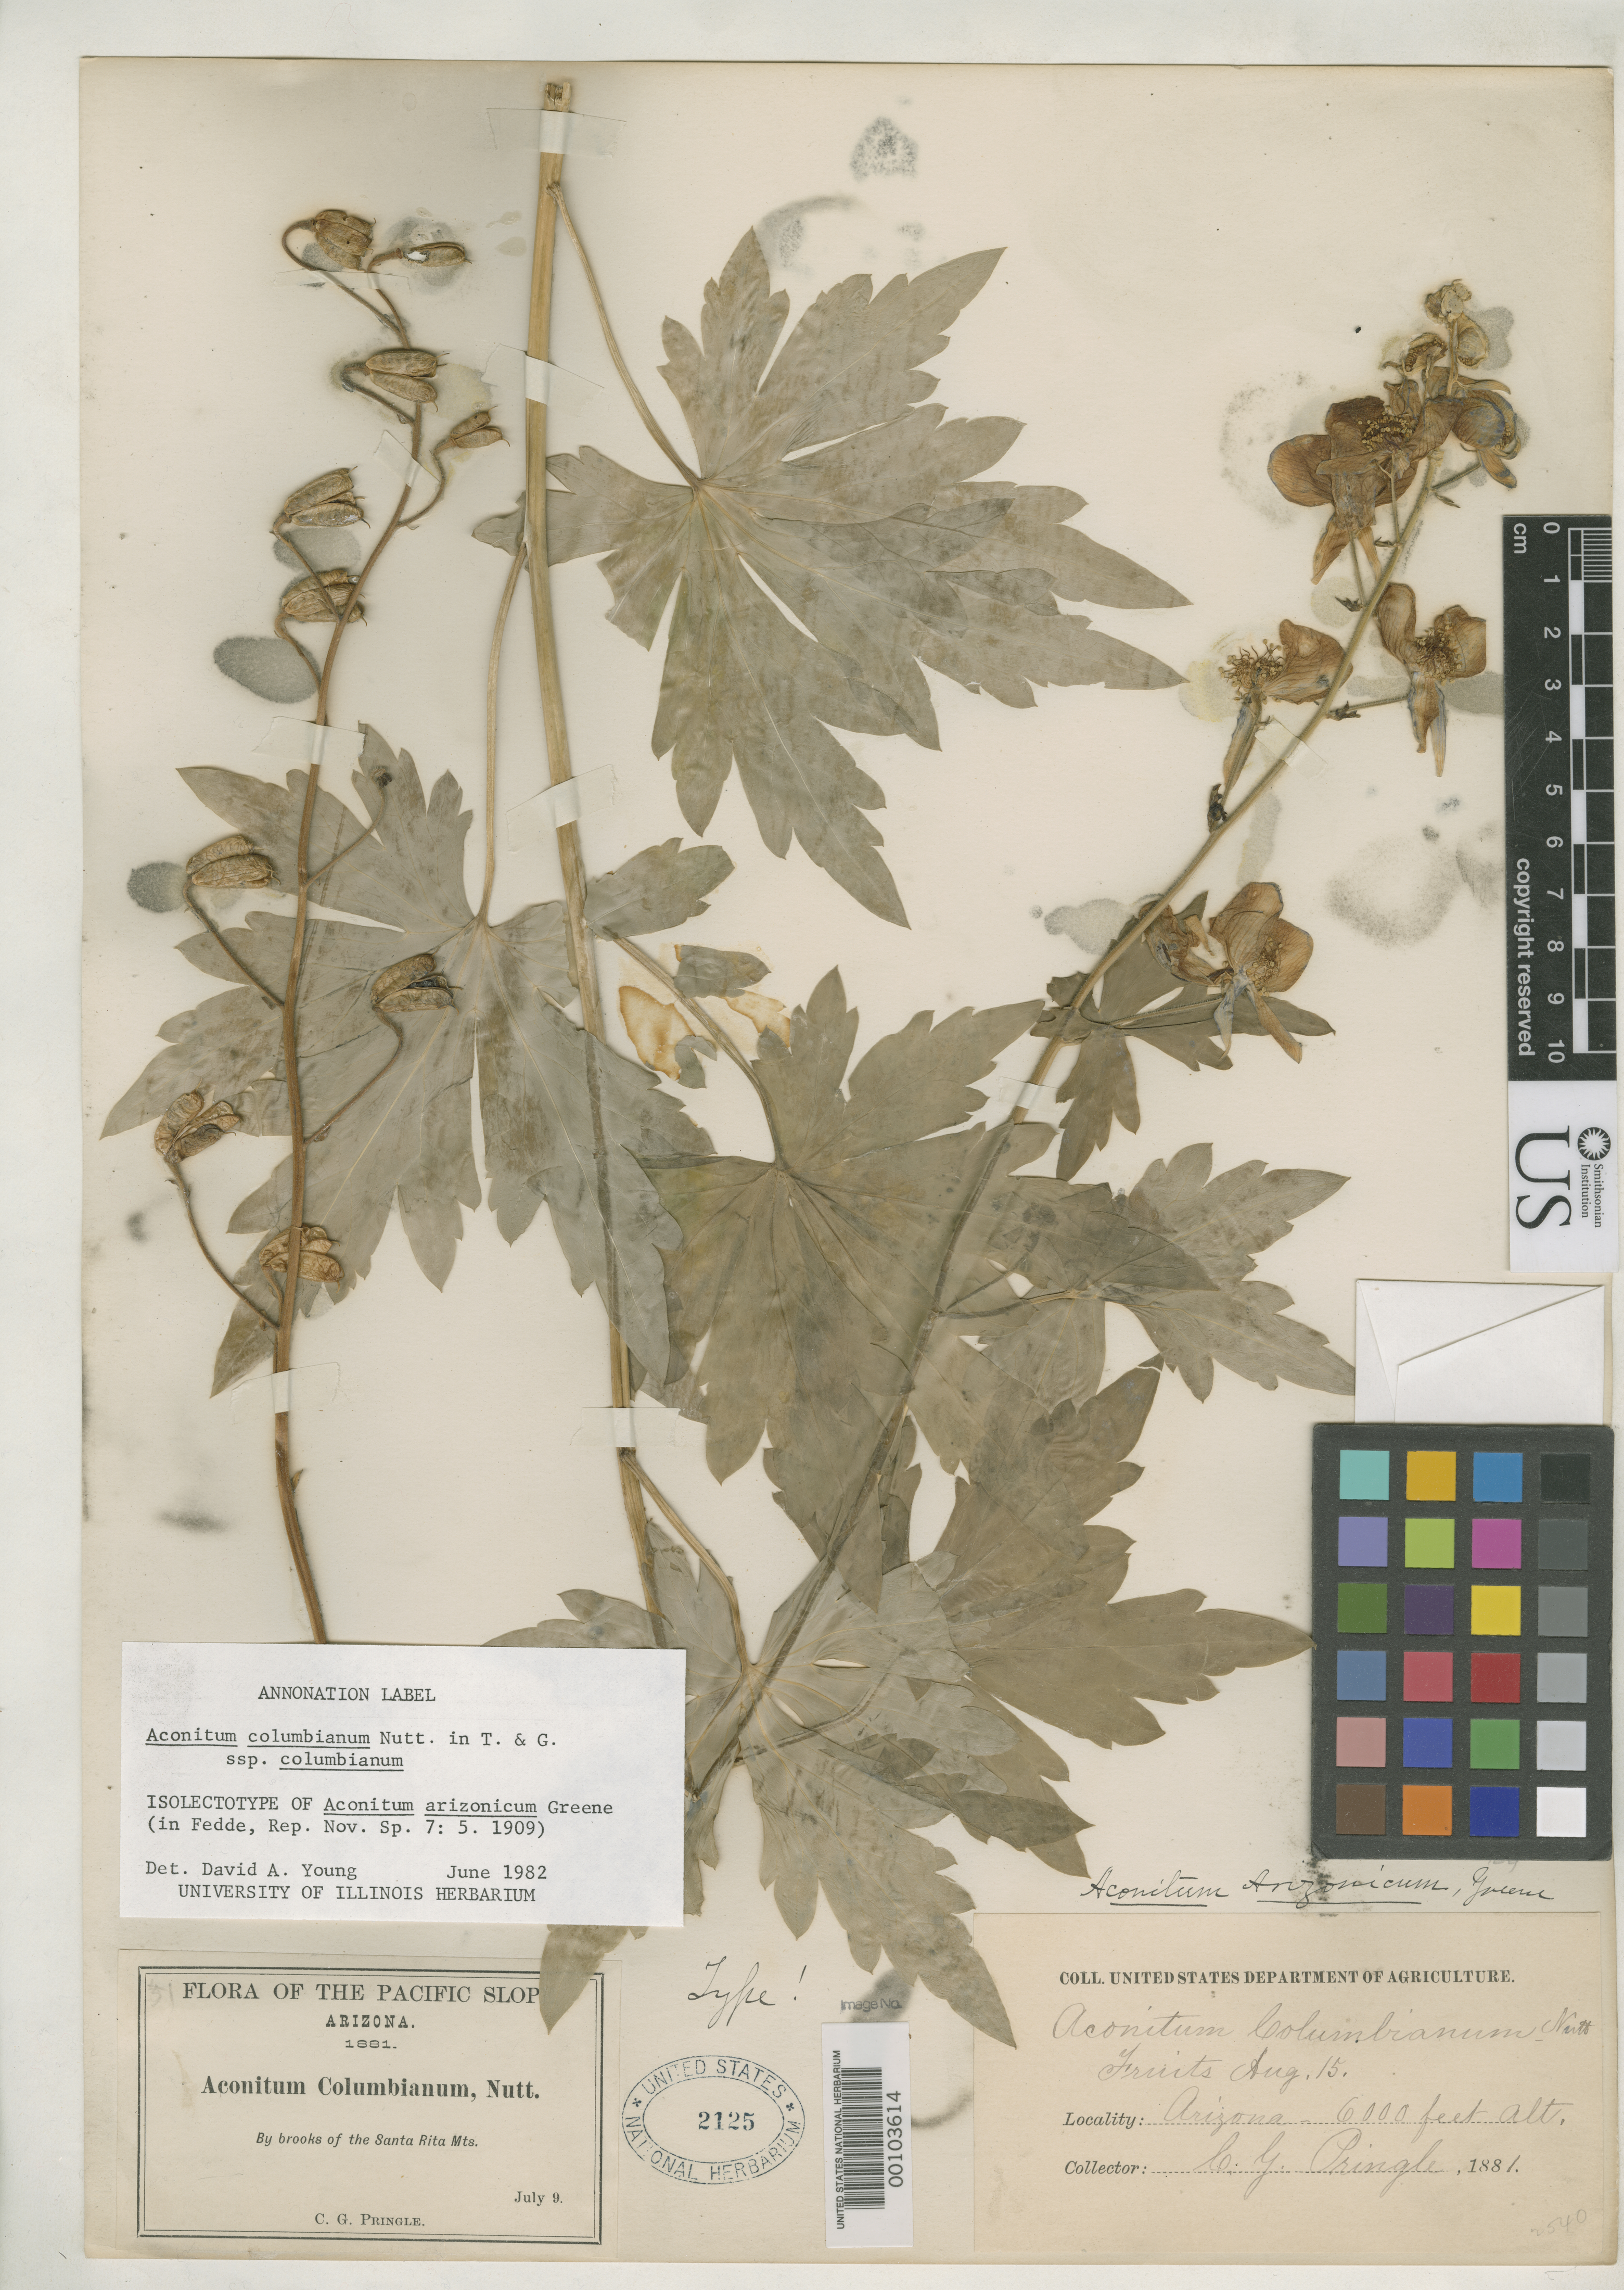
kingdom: Plantae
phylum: Tracheophyta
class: Magnoliopsida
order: Ranunculales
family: Ranunculaceae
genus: Aconitum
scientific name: Aconitum arizonicum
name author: Greene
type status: Isotype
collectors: C. G. Pringle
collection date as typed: Jul 1881 to -- Aug 1881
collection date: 1881-07/1881-08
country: United States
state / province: Arizona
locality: Santa Rita Mountains.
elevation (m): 1829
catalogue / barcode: US 2125